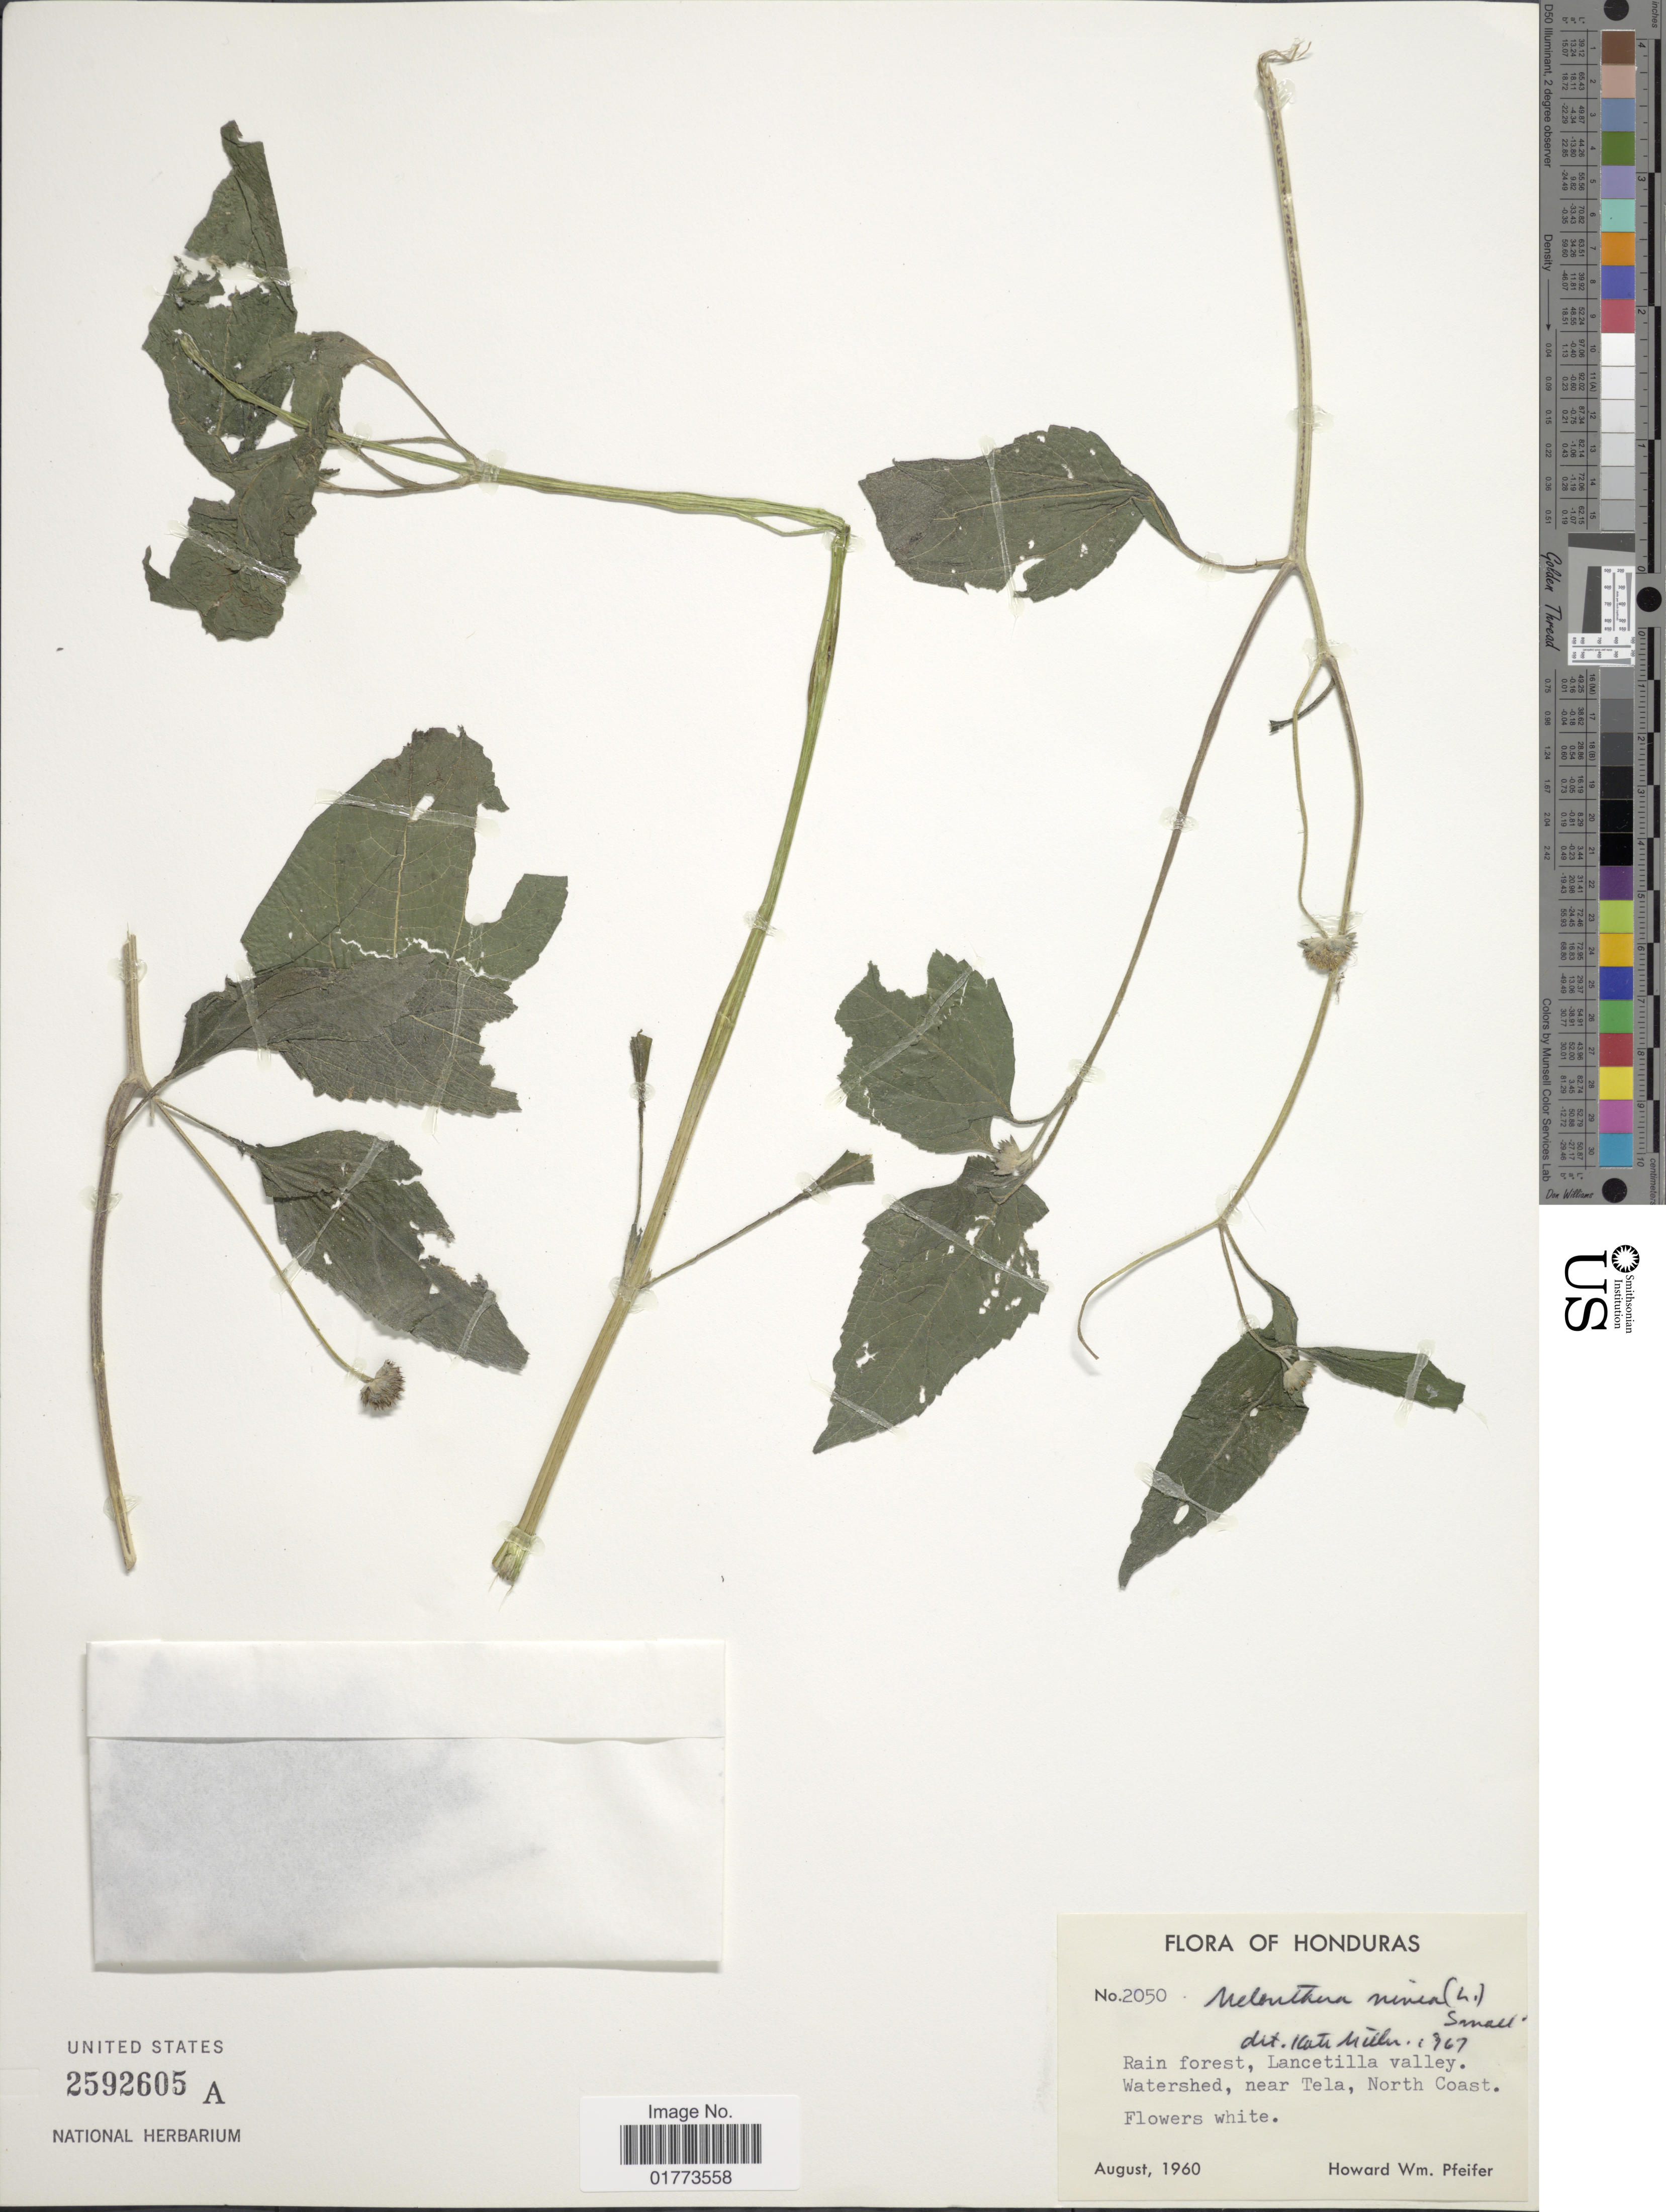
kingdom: Plantae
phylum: Tracheophyta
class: Magnoliopsida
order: Asterales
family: Asteraceae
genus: Melanthera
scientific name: Melanthera nivea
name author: (L.) Small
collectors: H. W. Pfeifer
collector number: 2050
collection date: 1960-08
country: Honduras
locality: Rain forest, Lancetilla Valley, Watershed, near Tela, North Coast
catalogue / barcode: US 2592605A